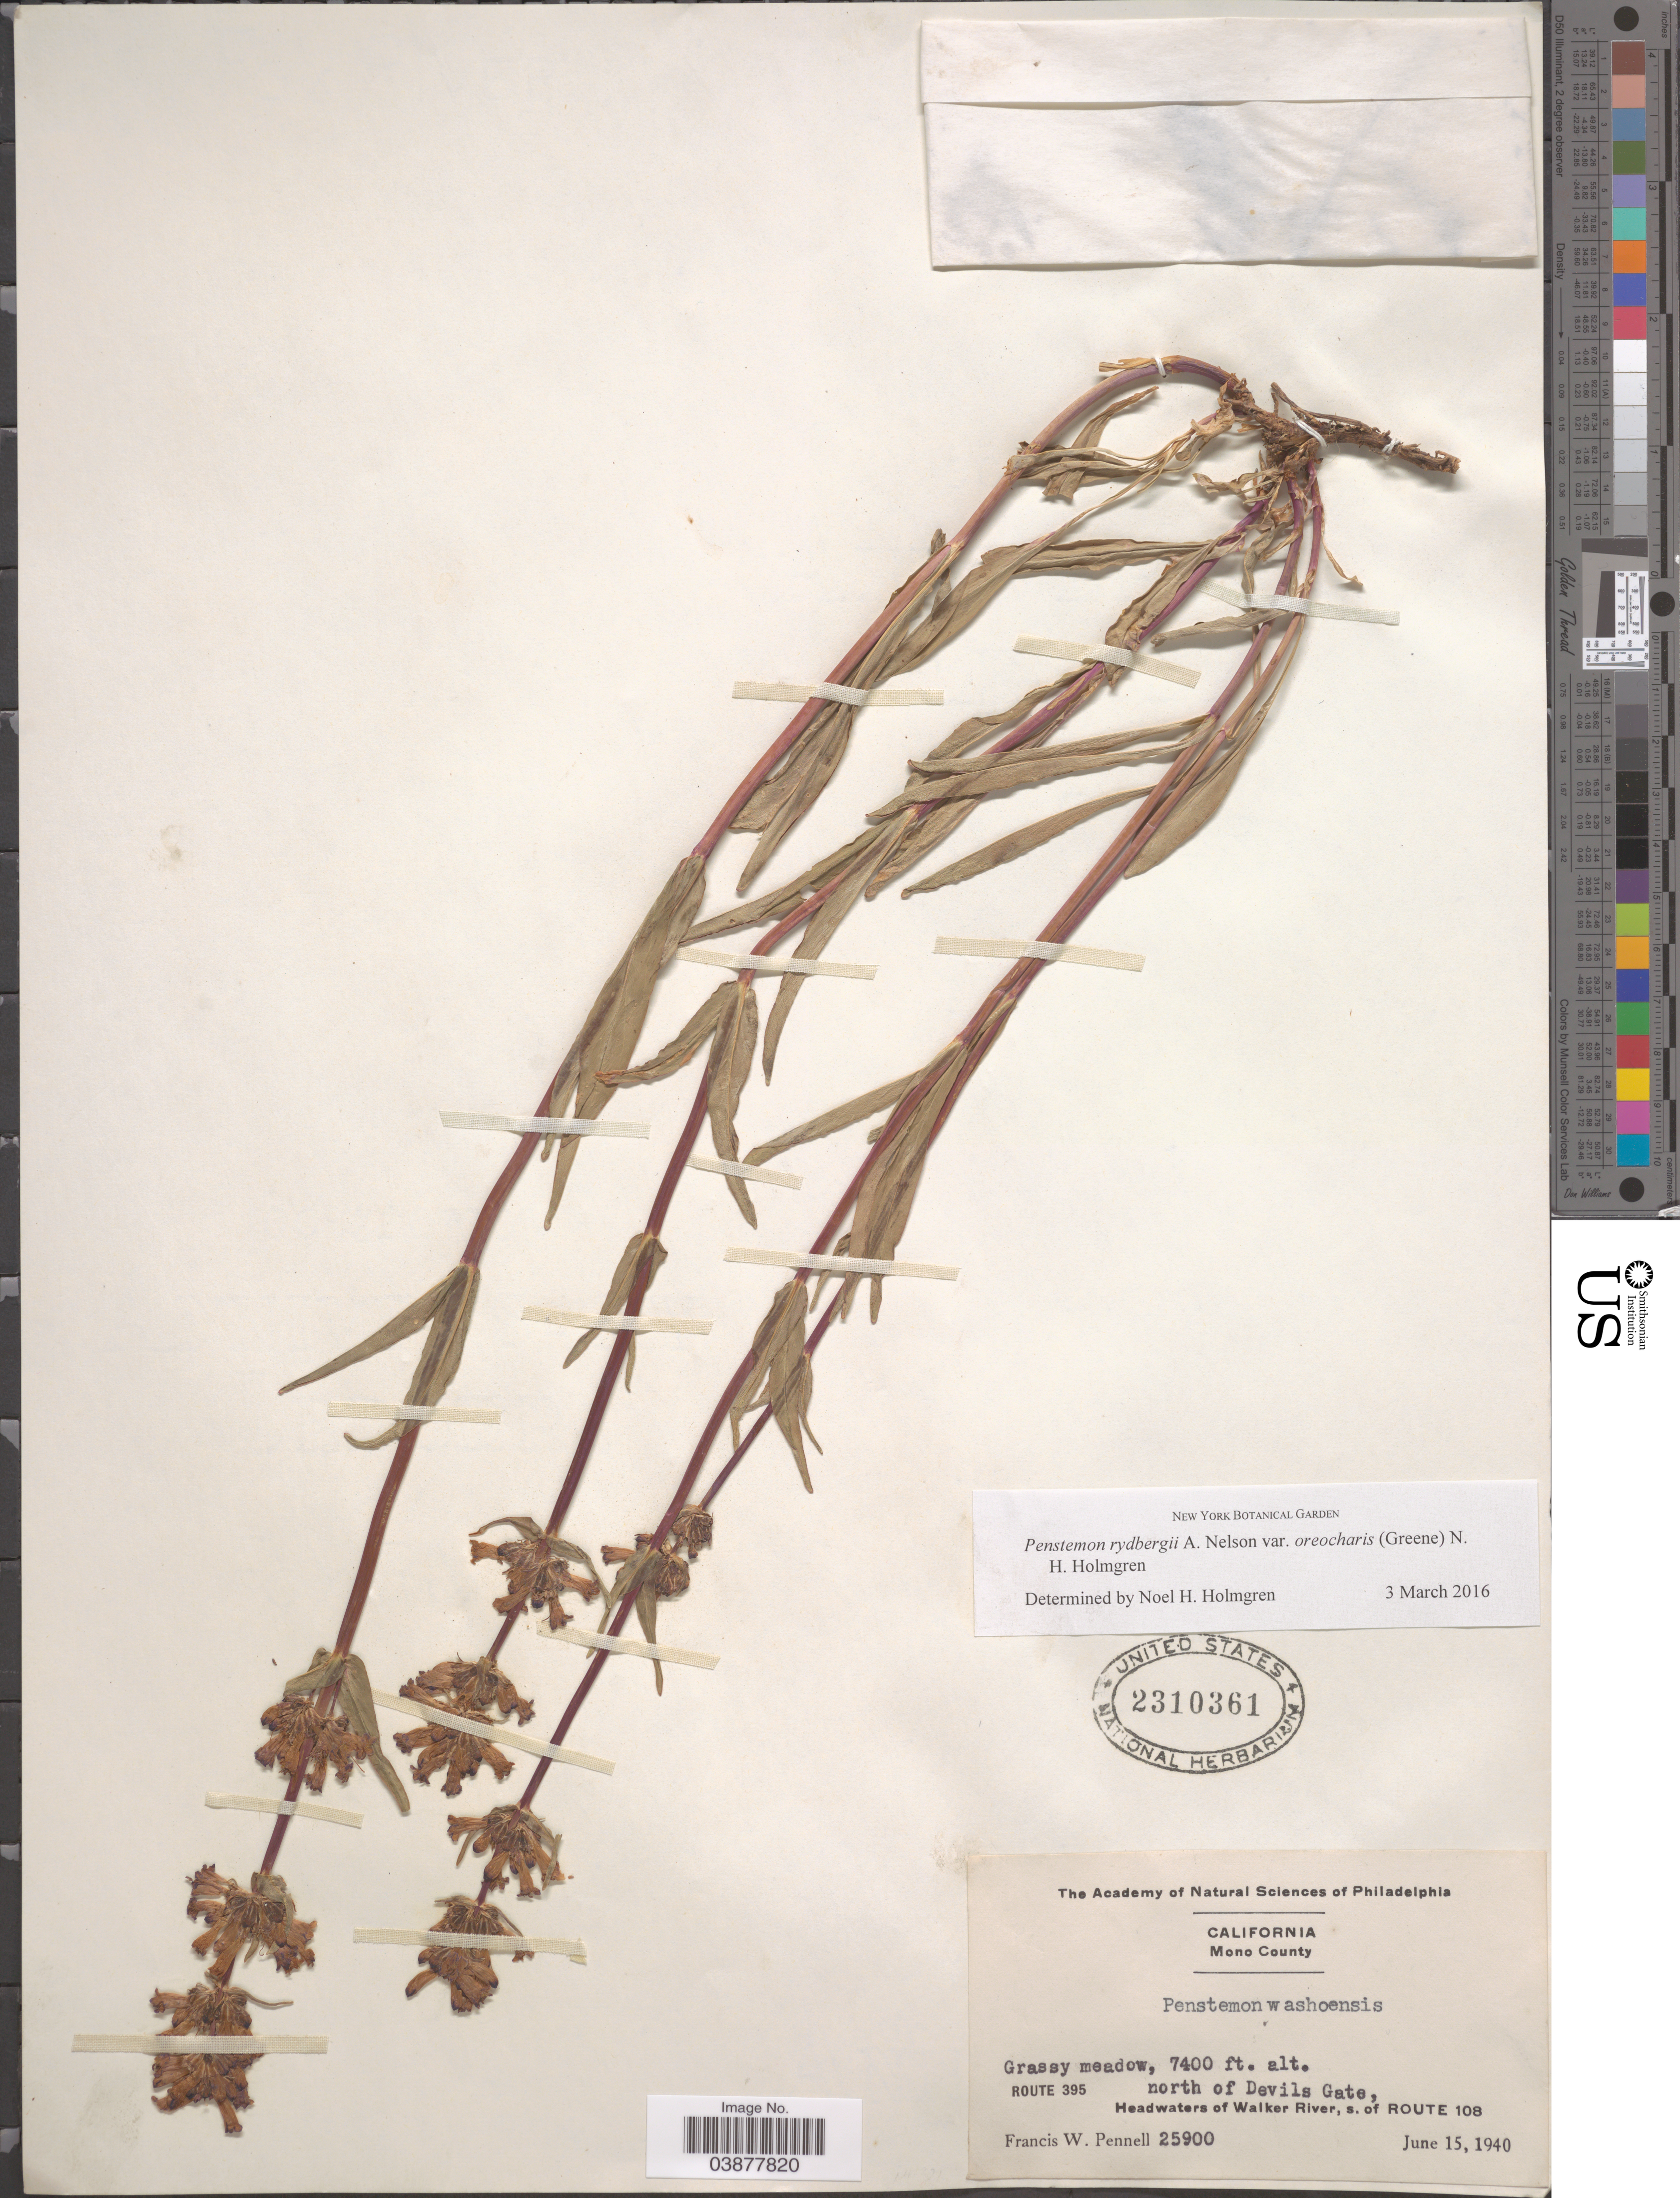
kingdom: Plantae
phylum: Tracheophyta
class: Magnoliopsida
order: Lamiales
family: Plantaginaceae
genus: Penstemon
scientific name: Penstemon rydbergii var. oreocharis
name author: (Greene) N.H. Holmgren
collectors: F. W. Pennell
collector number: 25900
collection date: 1940-06-15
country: United States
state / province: California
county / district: Mono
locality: Mono County. Route 395, north of Devils Gate, Headwaters of Walker River, s. of Route 108.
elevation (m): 2256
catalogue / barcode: US 2310361